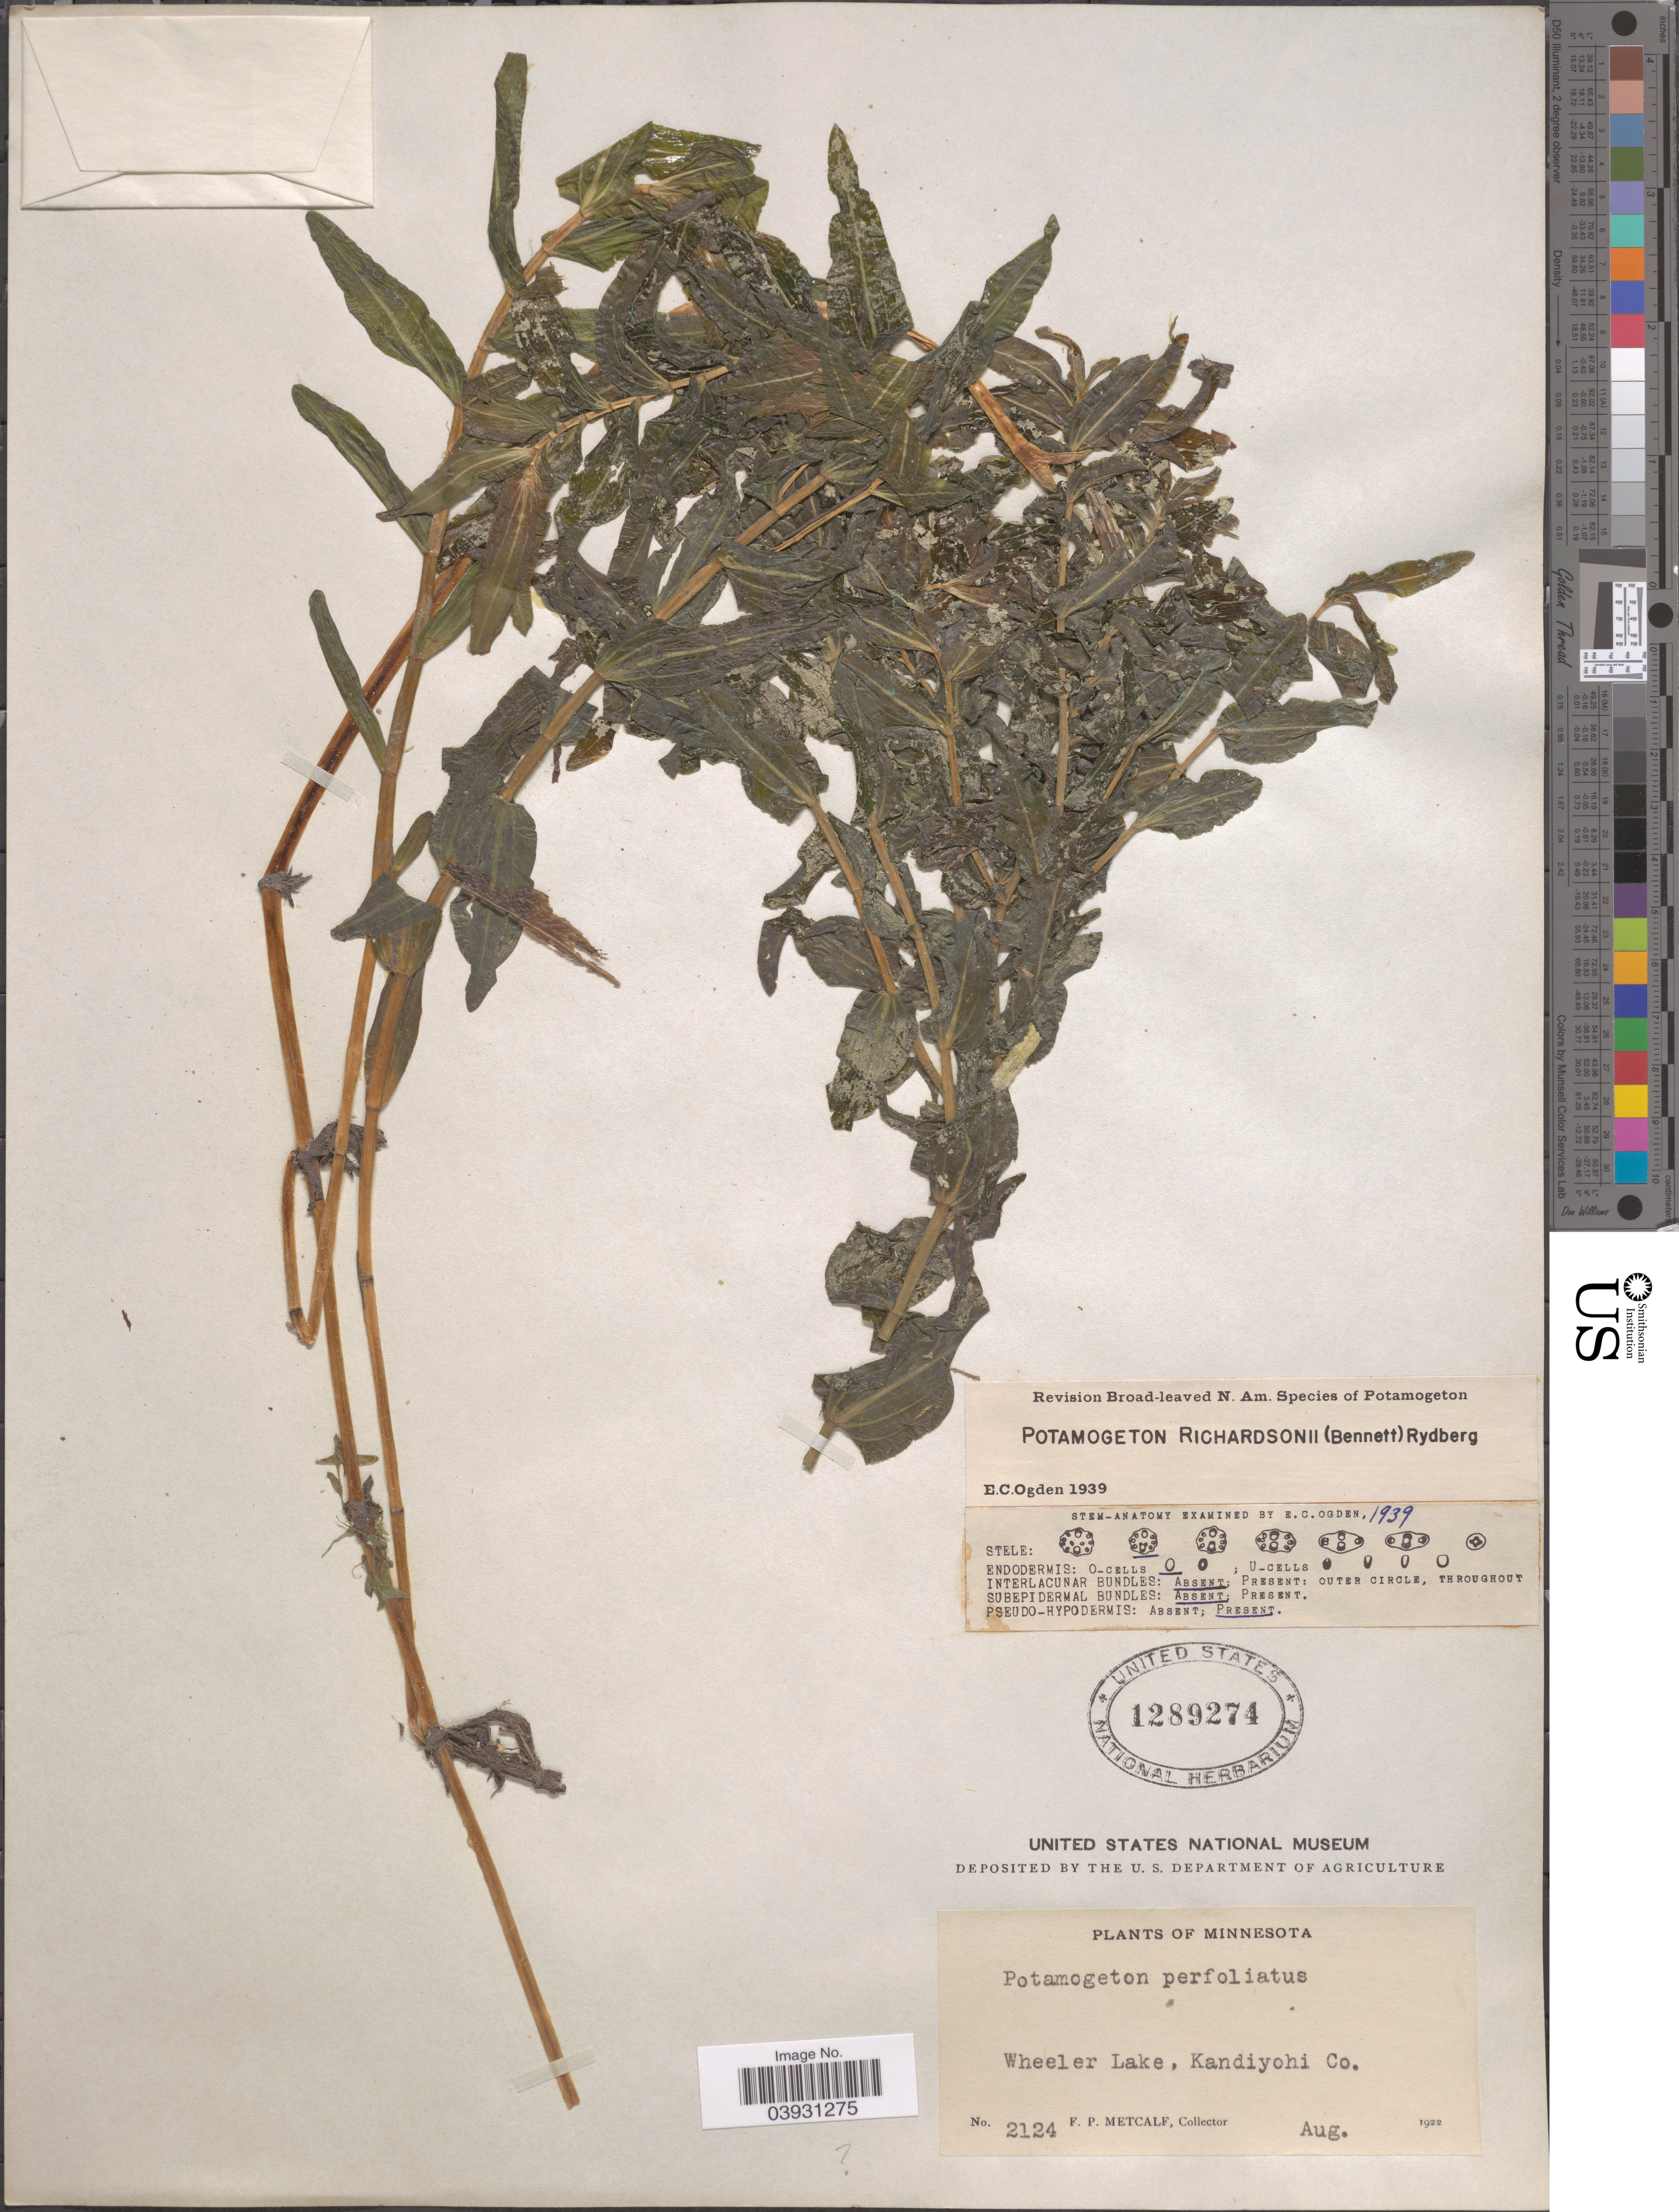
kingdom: Plantae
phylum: Tracheophyta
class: Liliopsida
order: Alismatales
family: Potamogetonaceae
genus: Potamogeton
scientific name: Potamogeton richardsonii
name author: (A.W. Benn.) Rydb.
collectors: F. Metcalf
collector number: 2124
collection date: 1922-08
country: United States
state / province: Minnesota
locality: Wheeler Lake, Kandiyohi Co.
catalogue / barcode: US 1289274